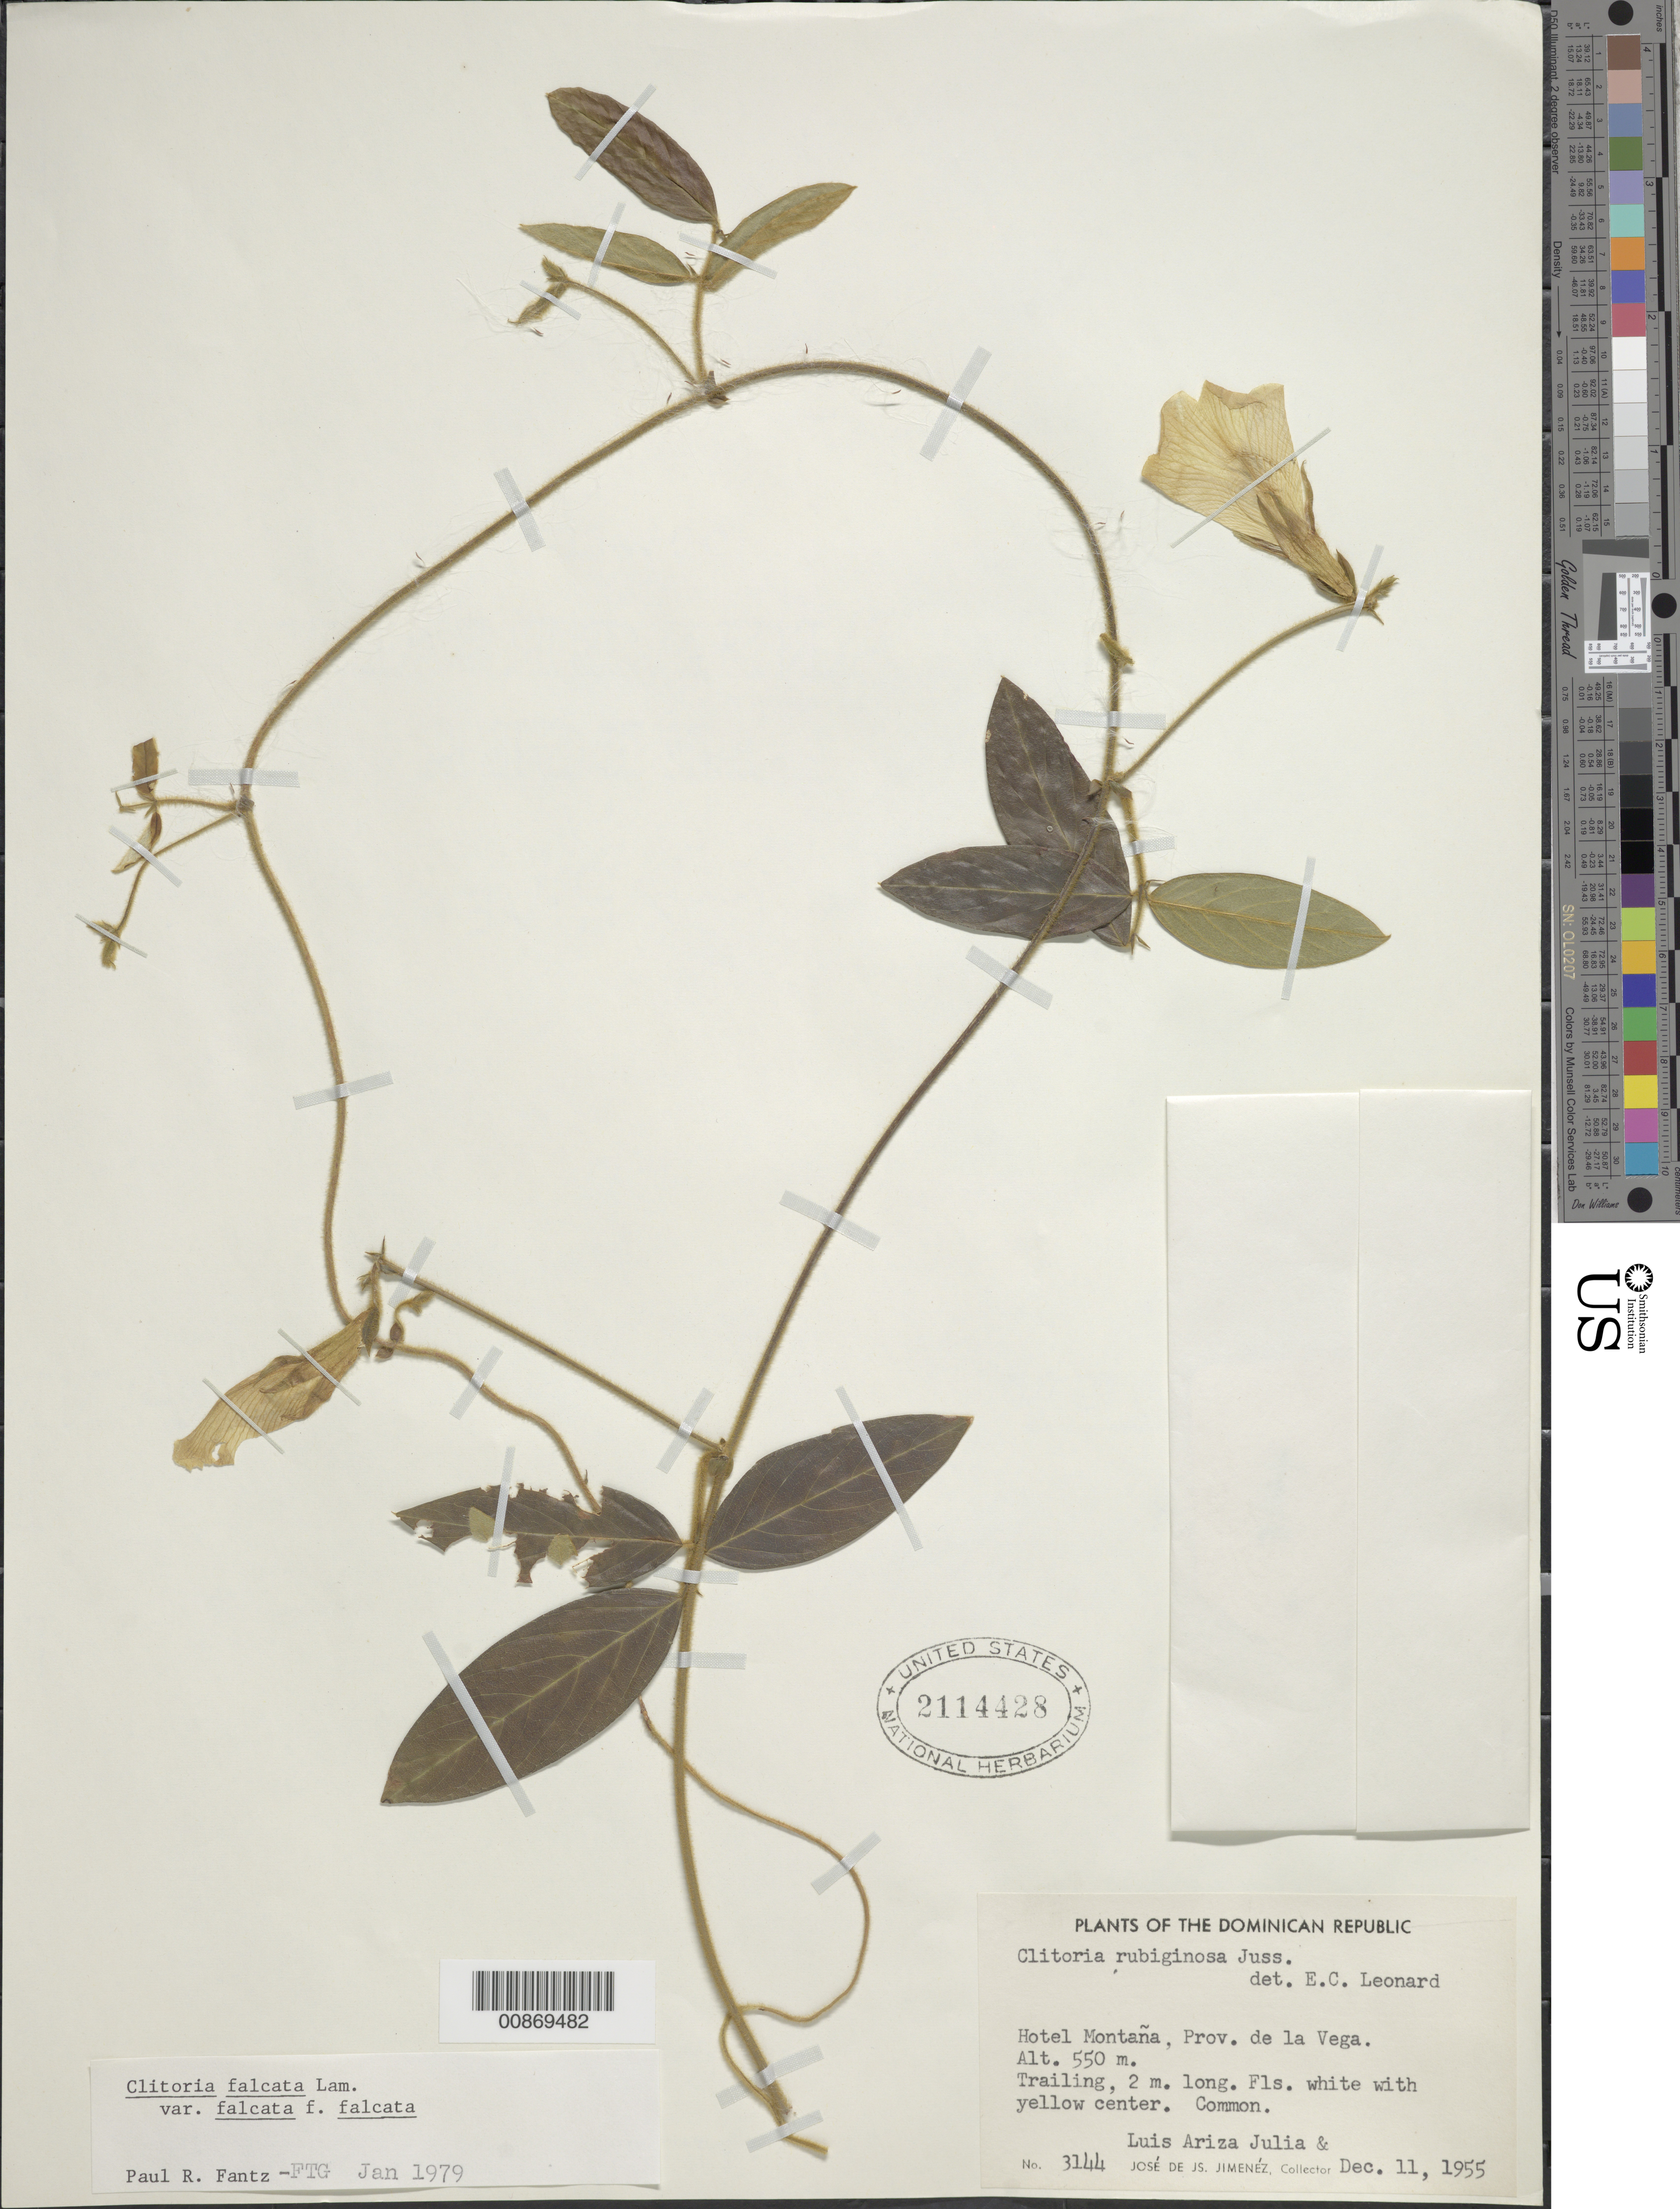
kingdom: Plantae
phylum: Tracheophyta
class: Magnoliopsida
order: Fabales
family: Fabaceae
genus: Clitoria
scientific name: Clitoria rubiginosa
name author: Juss.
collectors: J. J. Jiménez Almonte & L. Ariza-Julia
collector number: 3144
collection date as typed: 11 Dec 1955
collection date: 1955-12-11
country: Dominican Republic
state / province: La Vega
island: Hispaniola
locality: Hotel Montaña.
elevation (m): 550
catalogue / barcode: US 2114428